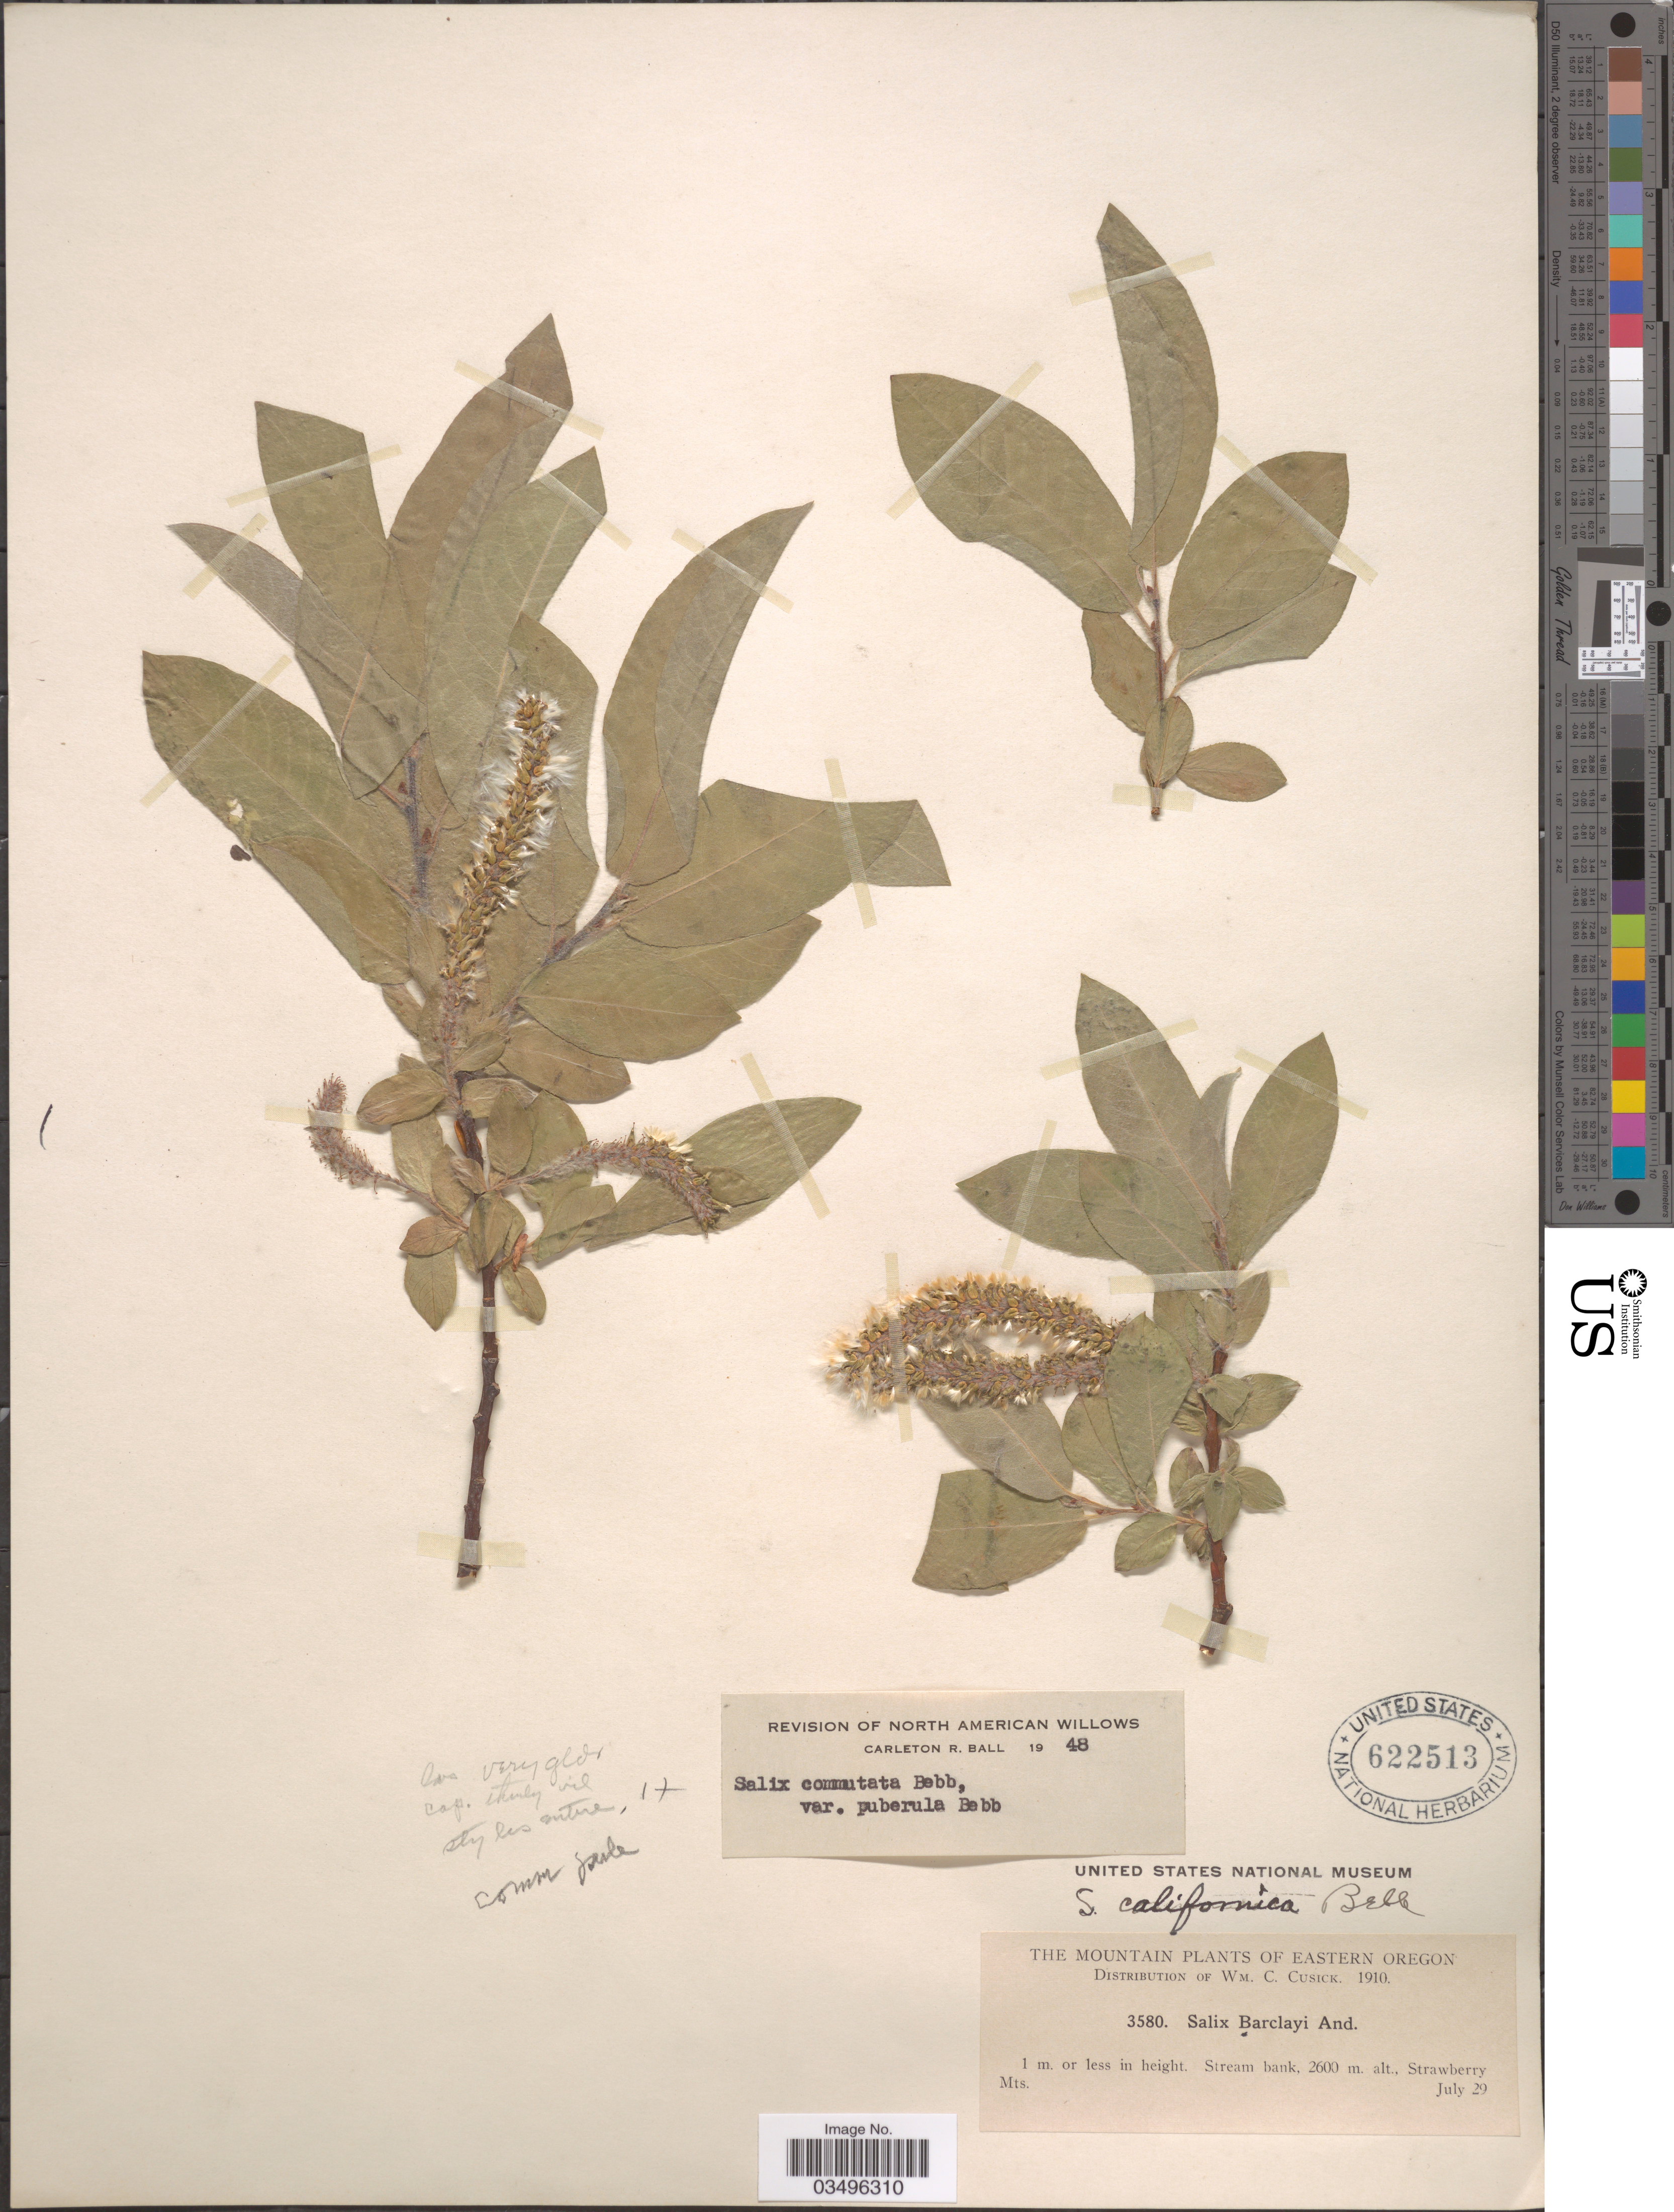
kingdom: Plantae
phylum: Tracheophyta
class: Magnoliopsida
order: Malpighiales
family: Salicaceae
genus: Salix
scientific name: Salix commutata var. puberula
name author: Bebb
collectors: W. C. Cusick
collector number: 3580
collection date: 1910-07-29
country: United States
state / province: Oregon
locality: Eastern Oregon. Stream bank, Strawberry Mts.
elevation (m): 2600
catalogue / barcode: US 622513